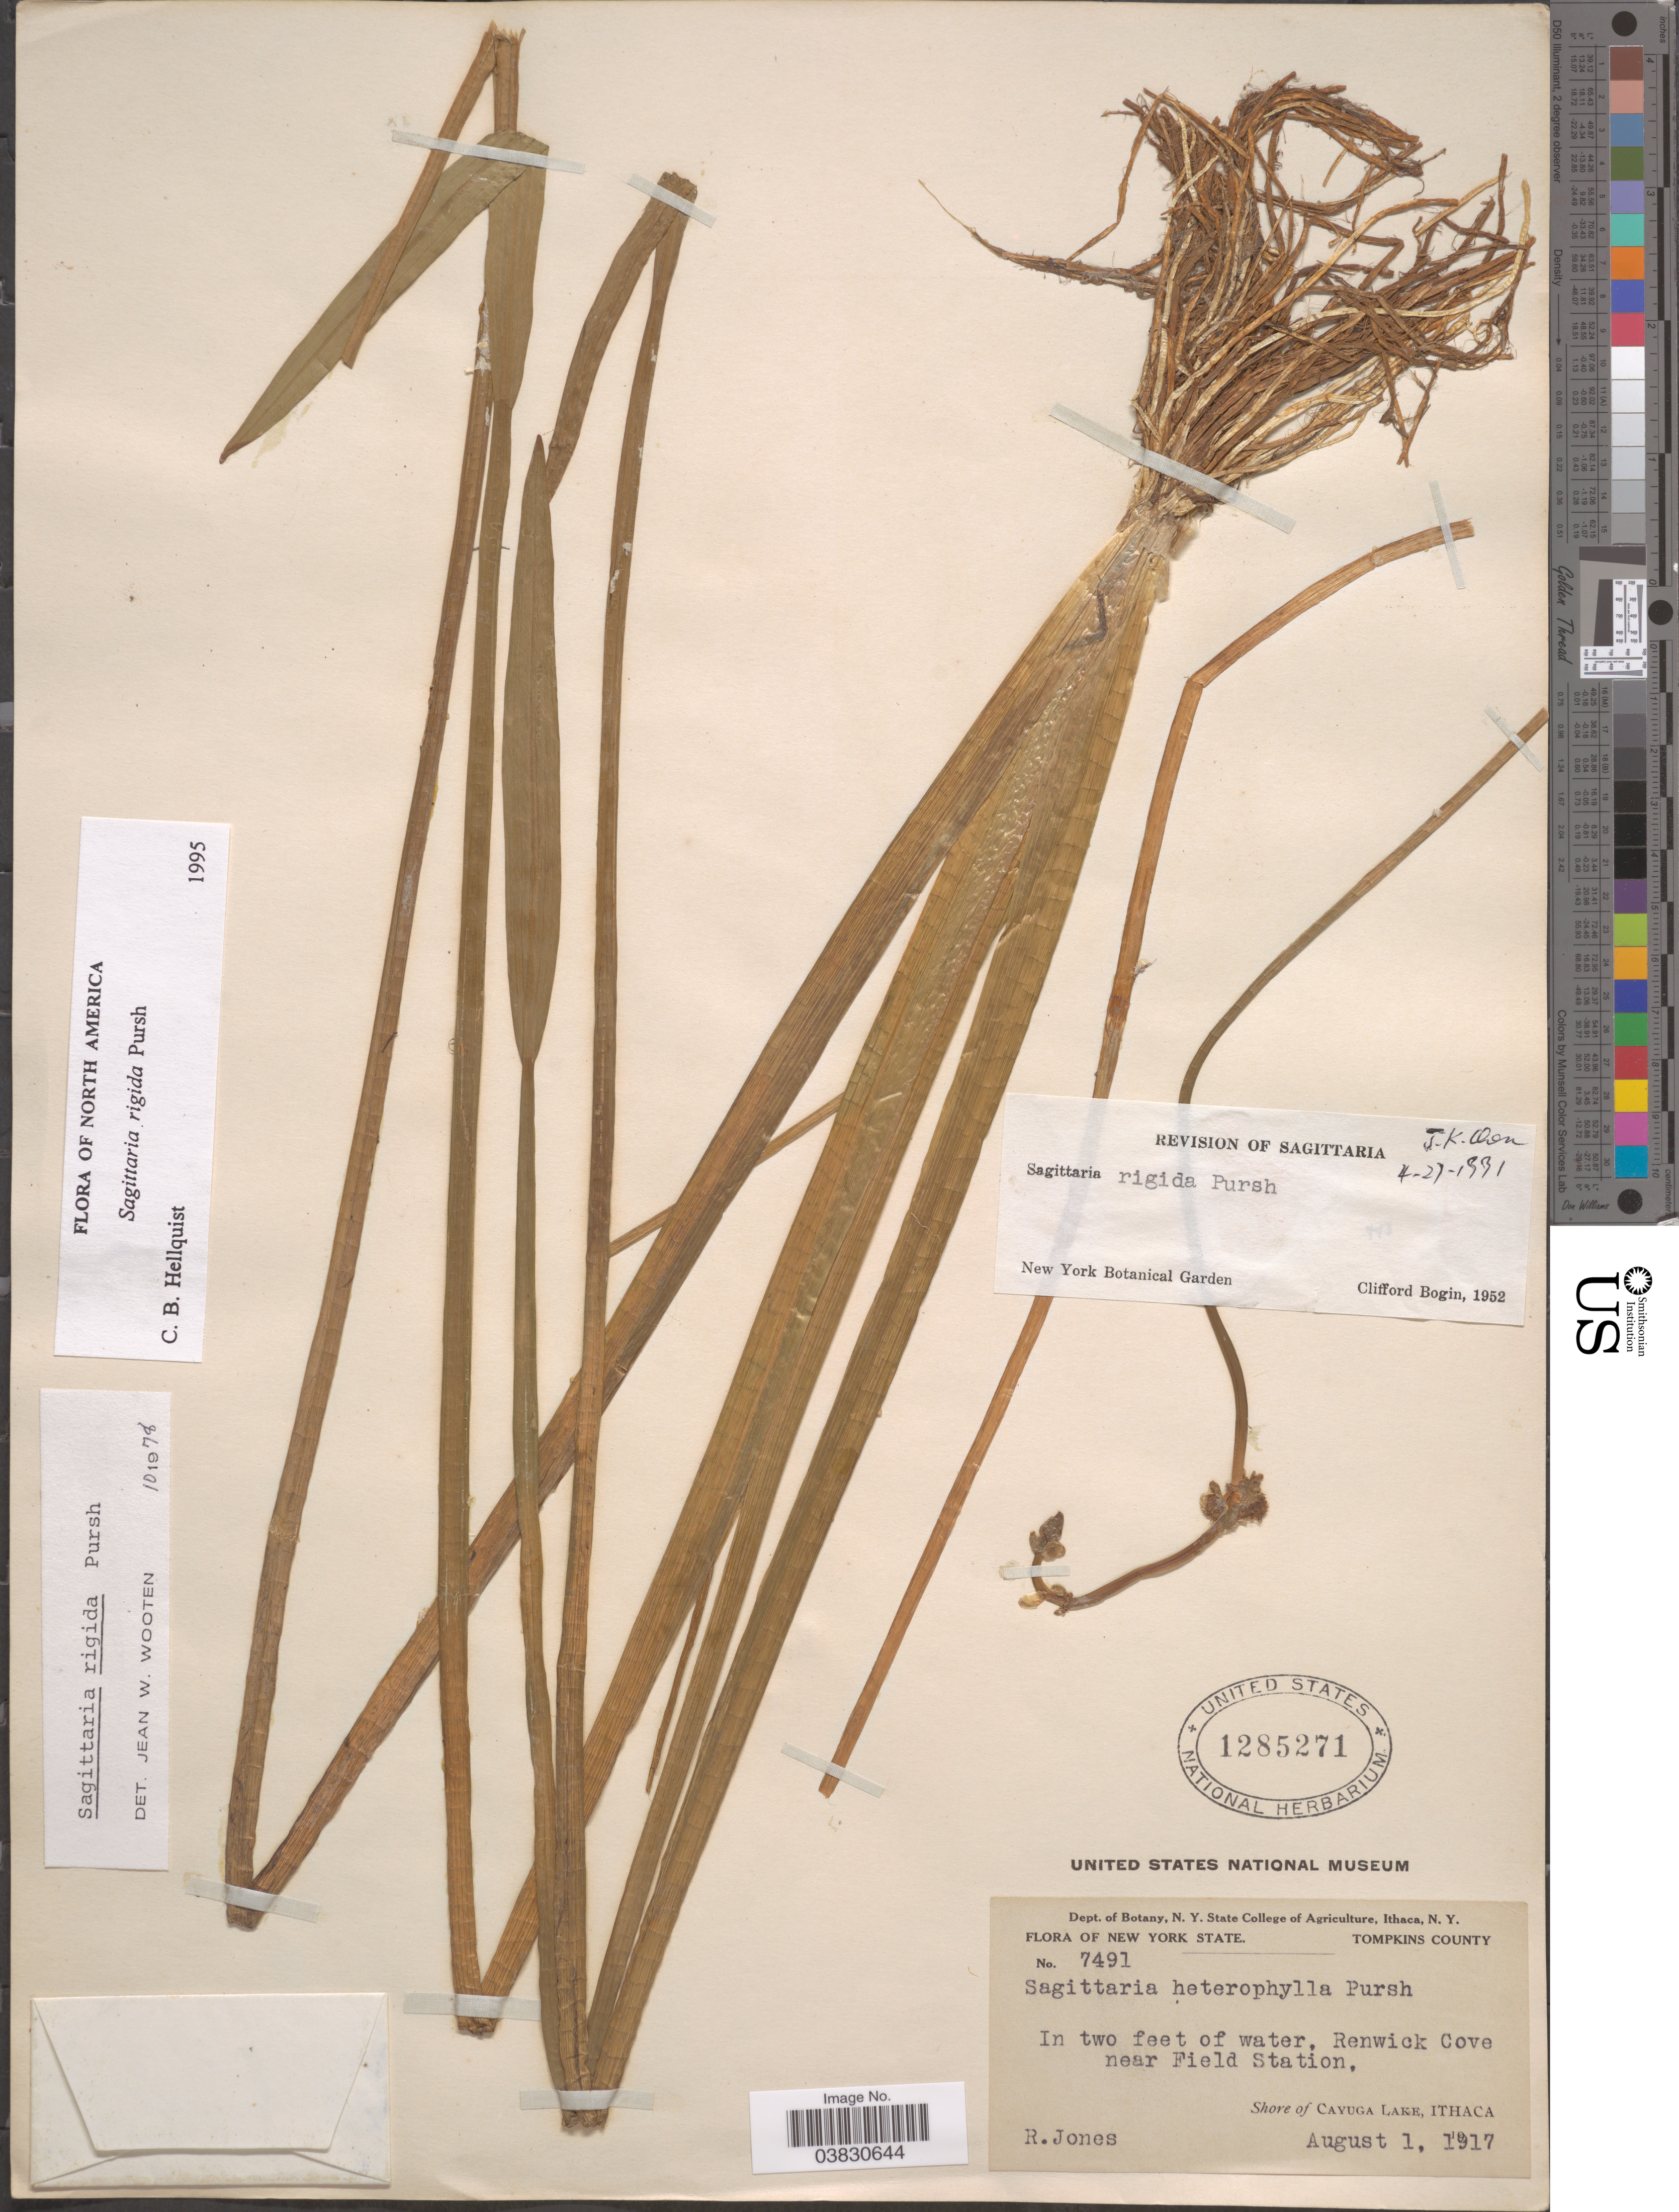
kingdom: Plantae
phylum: Tracheophyta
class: Liliopsida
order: Alismatales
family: Alismataceae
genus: Sagittaria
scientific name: Sagittaria rigida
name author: Pursh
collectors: R. Jones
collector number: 7491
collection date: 1917-08-01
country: United States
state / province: New York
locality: Tompkins County. In two feet of water, Renwick Cove near Field Station, Shore of Cayuga Lake, Ithaca.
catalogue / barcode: US 1285271